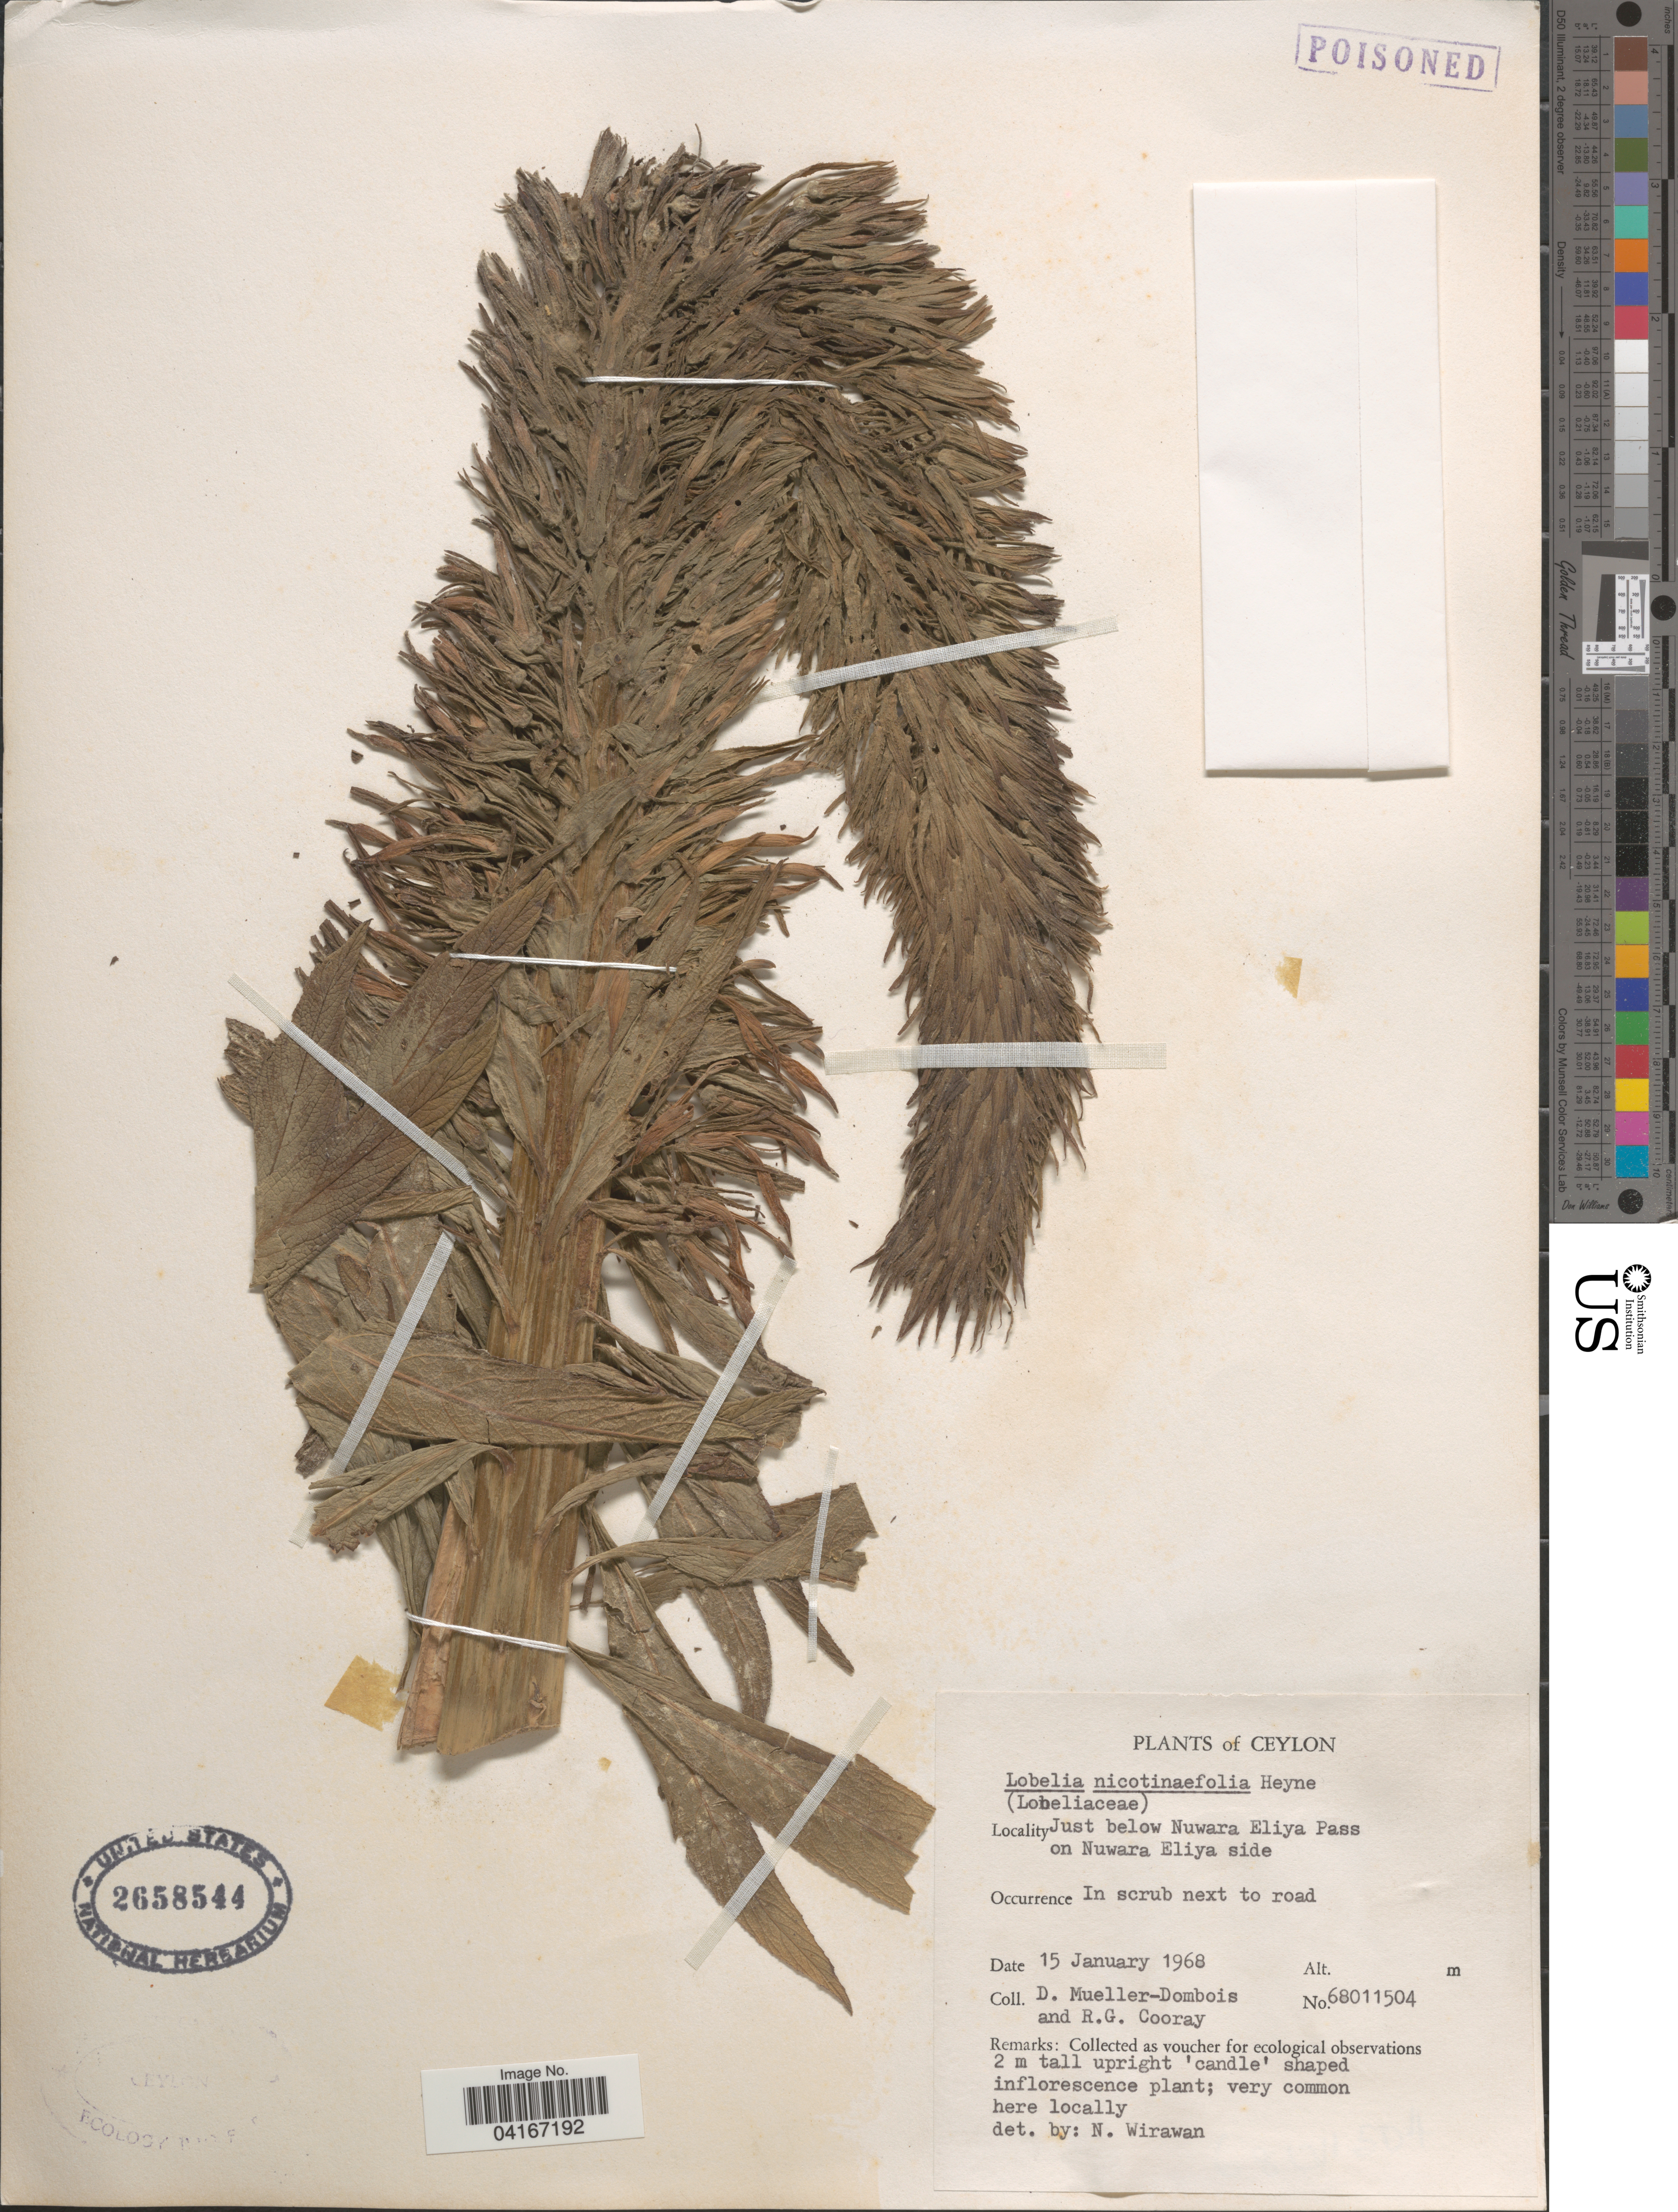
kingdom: Plantae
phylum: Tracheophyta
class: Magnoliopsida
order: Asterales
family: Campanulaceae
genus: Lobelia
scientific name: Lobelia nicotianifolia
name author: Roth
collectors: D. Mueller-Dombois & R. Cooray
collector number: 68011504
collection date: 1968-01-15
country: Sri Lanka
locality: Ceylon. Just below Nuwara Eliya Pass on Nuwara Eliya side.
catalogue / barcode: US 2658544